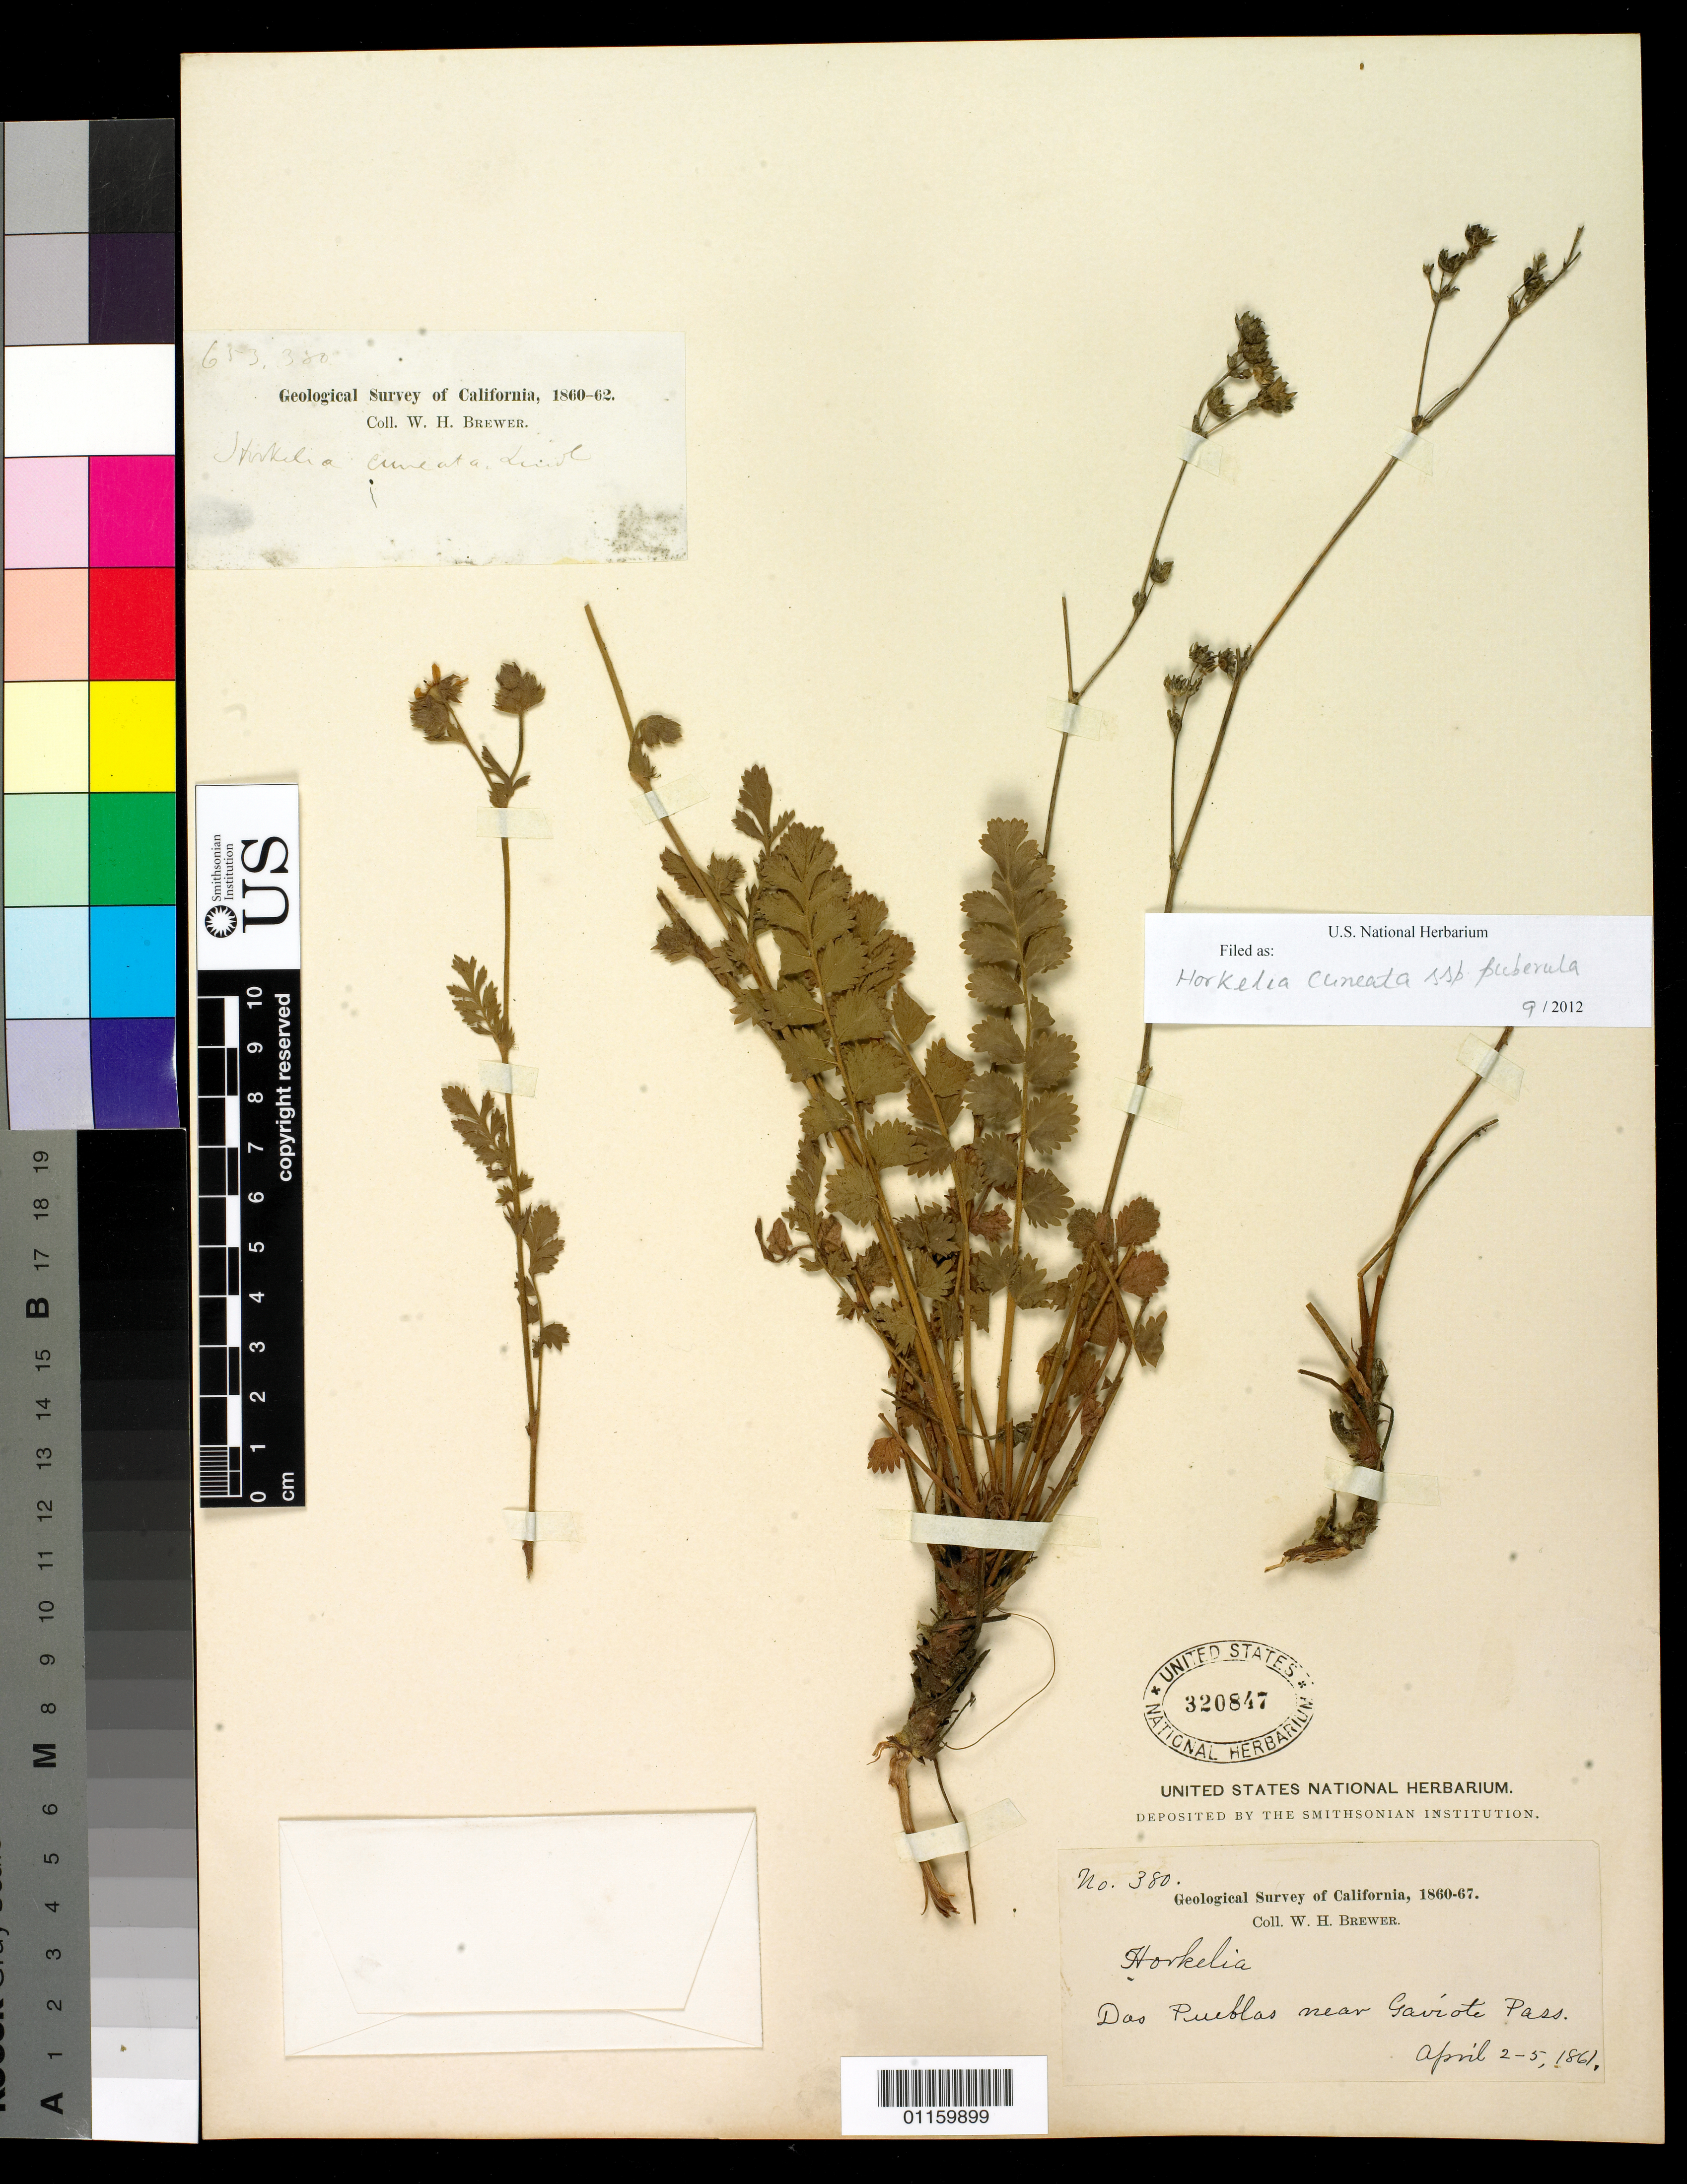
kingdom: Plantae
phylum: Tracheophyta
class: Magnoliopsida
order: Rosales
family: Rosaceae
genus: Potentilla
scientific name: Potentilla lindleyi var. lindleyi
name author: Greene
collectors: W. H. Brewer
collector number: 380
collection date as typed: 02 Apr 1861 to 05 Apr 1861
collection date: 1861-04-02/1861-04-05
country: United States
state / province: California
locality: Dos Pueblos near Gaviota Pass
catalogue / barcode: US 320847